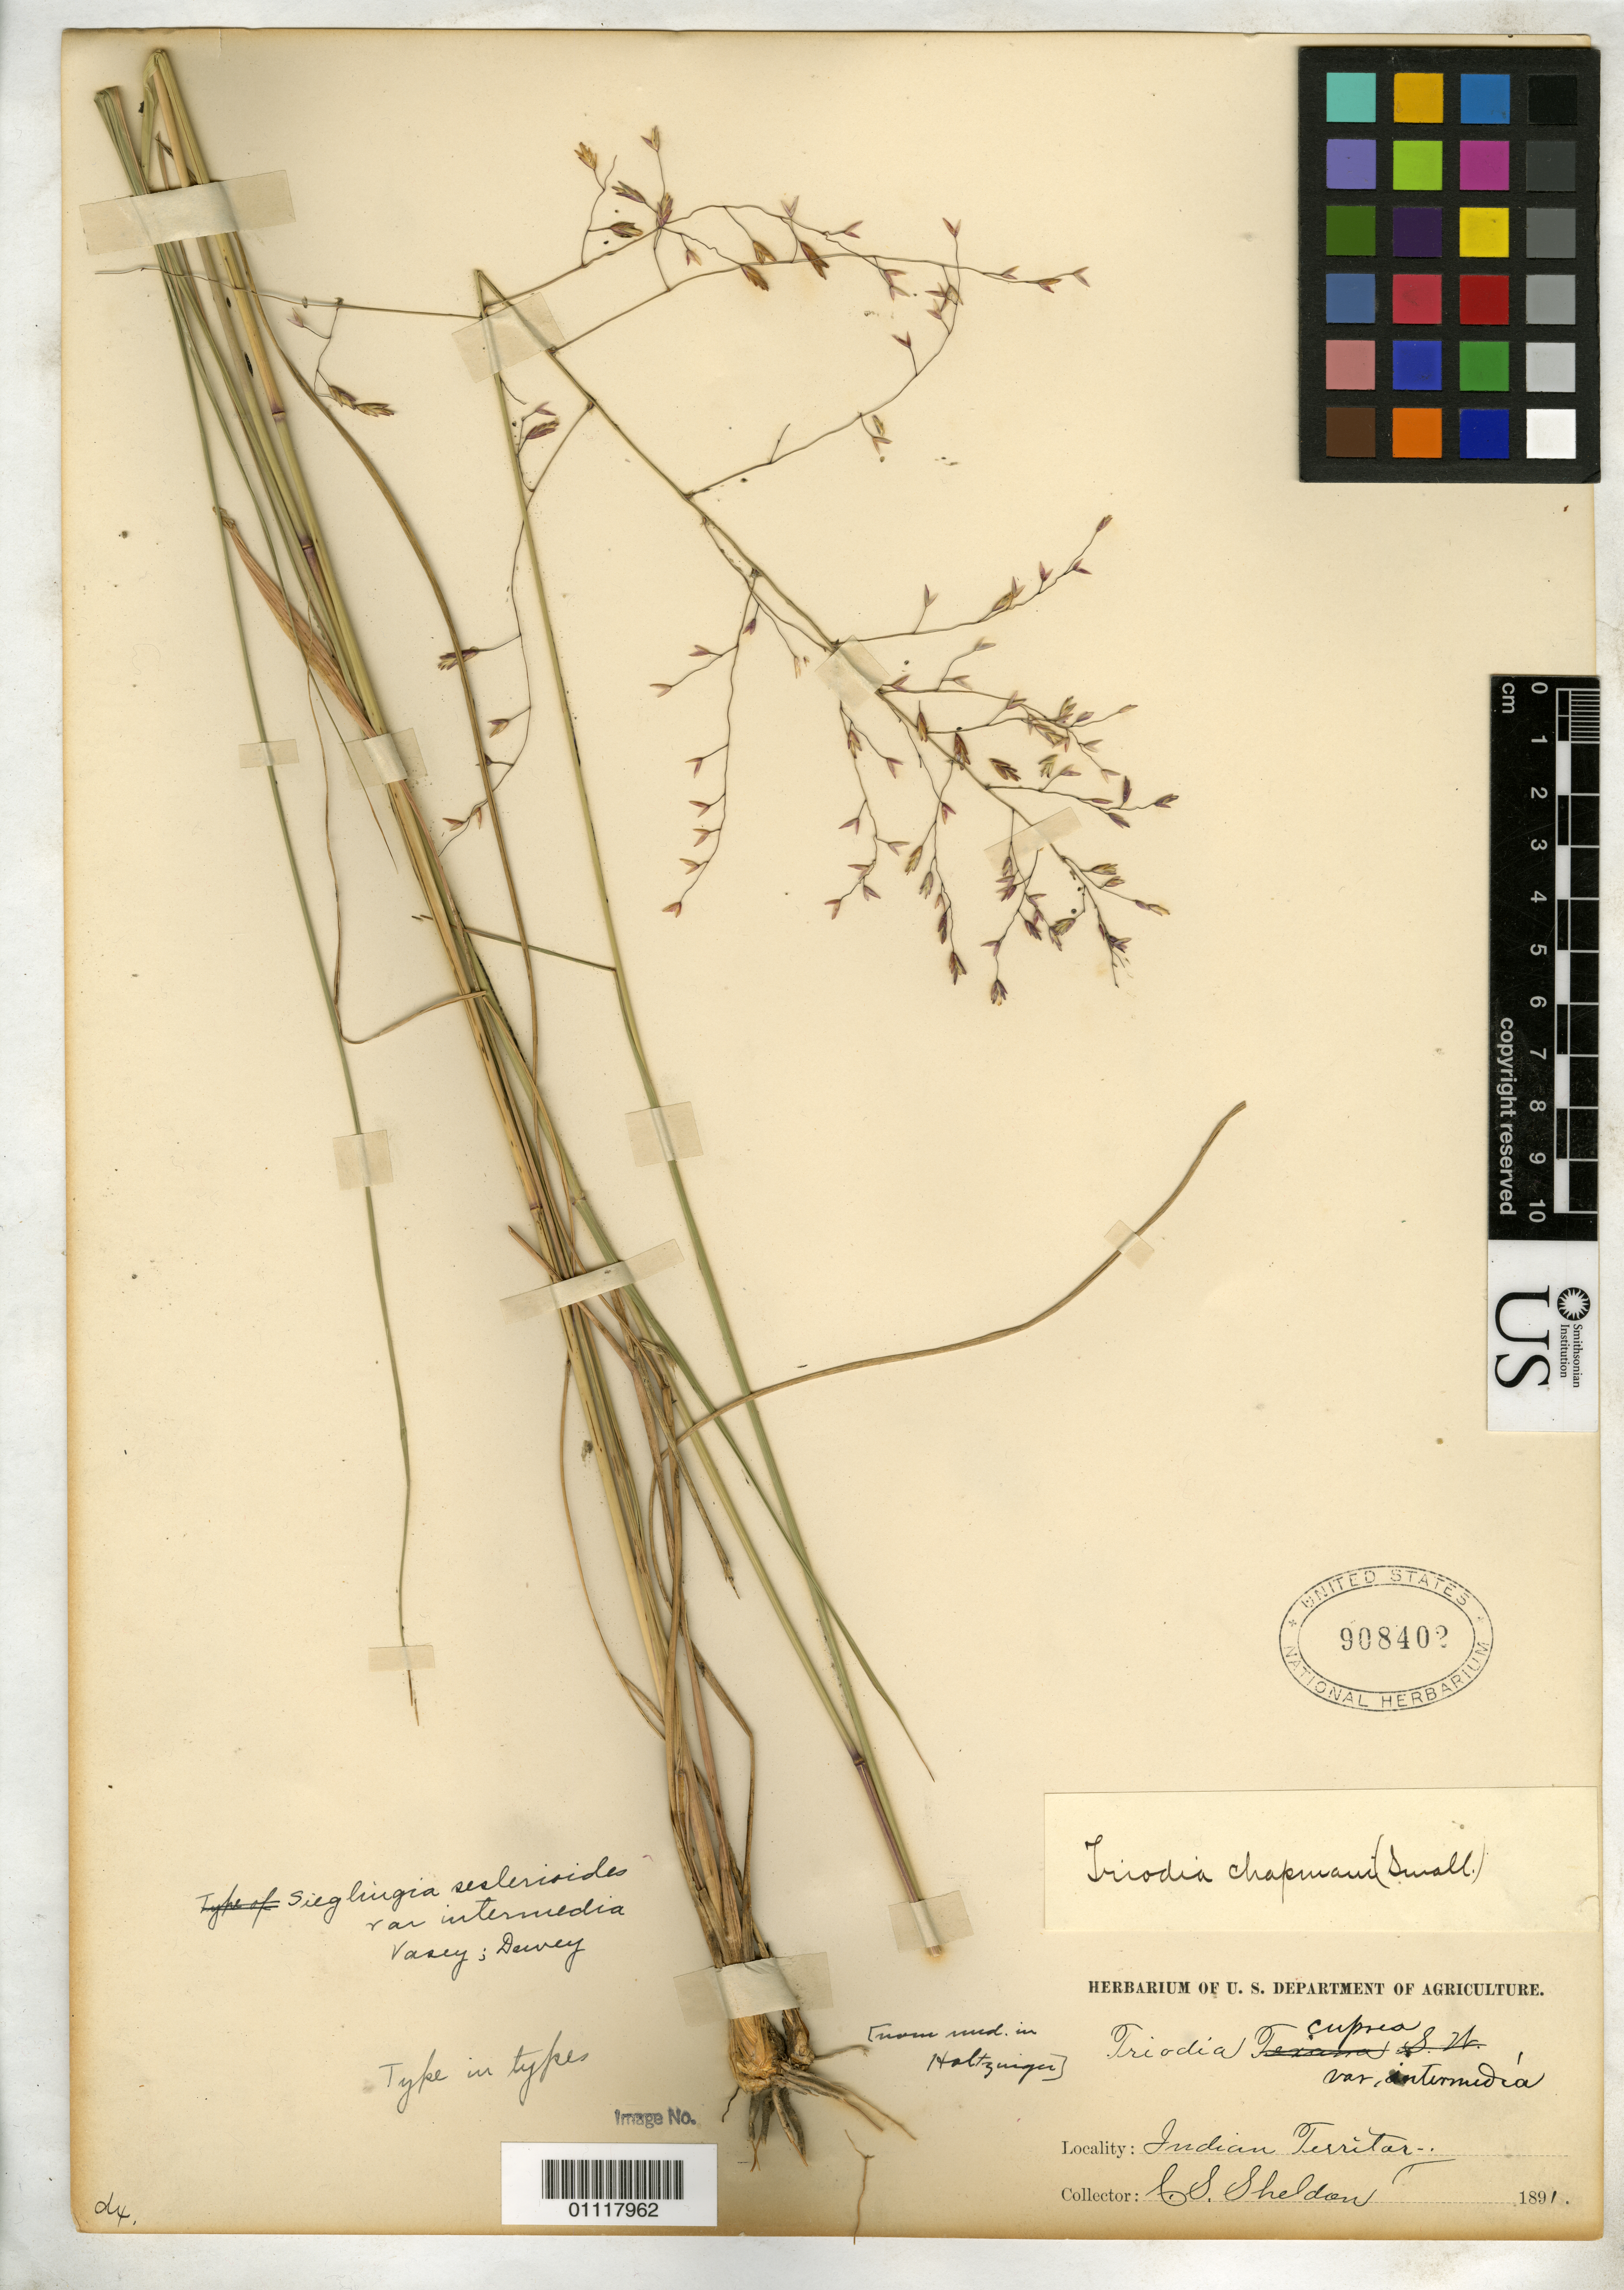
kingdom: Plantae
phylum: Tracheophyta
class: Liliopsida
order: Poales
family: Poaceae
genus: Sieglingia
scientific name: Sieglingia seslerioides var. intermedia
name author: Vasey ex L.H. Dewey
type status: Type Collection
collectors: C. S. Sheldon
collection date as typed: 1891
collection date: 1891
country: United States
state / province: Oklahoma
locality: Indian Territory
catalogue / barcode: US 908402